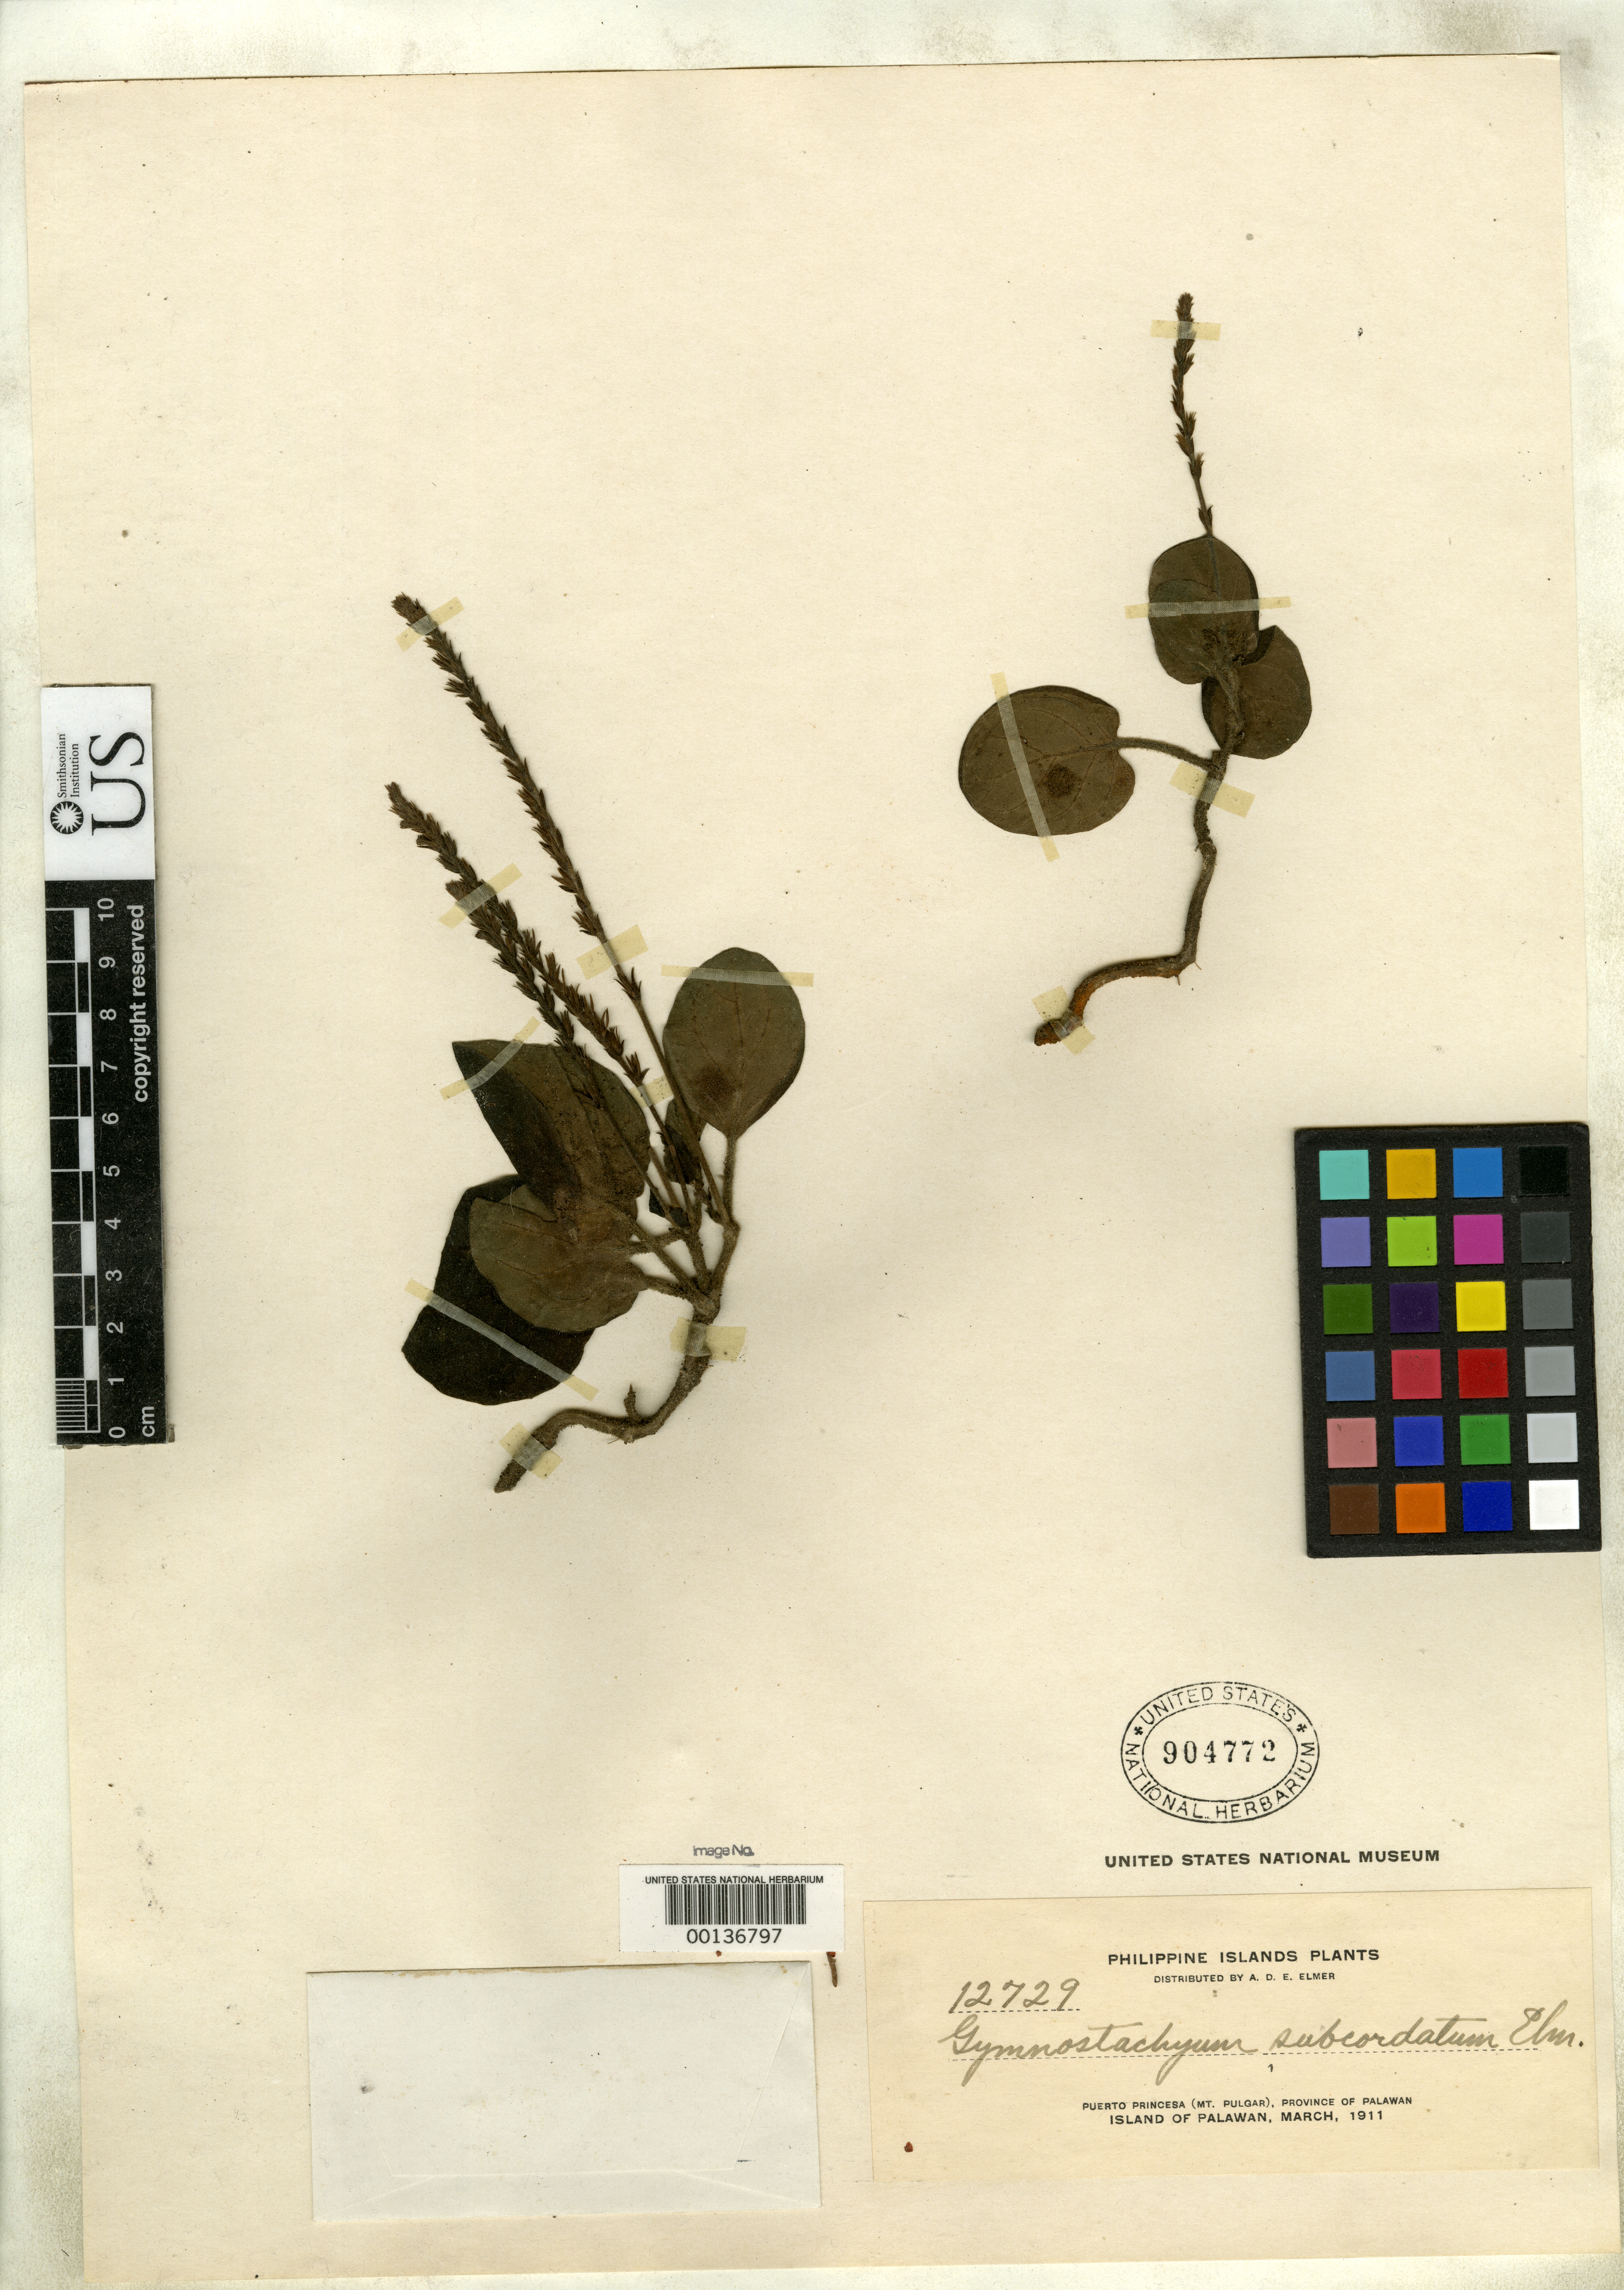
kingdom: Plantae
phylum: Tracheophyta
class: Magnoliopsida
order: Lamiales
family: Acanthaceae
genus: Gymnostachyum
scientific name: Gymnostachyum subcordatum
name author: Elmer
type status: Isotype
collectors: A. D. E. Elmer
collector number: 12729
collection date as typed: Mar 1911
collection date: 1911-03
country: Philippines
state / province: Mimaropa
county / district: Palawan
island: Palawan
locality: Puerto Princesa (Mt. Pulgar).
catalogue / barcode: US 904772